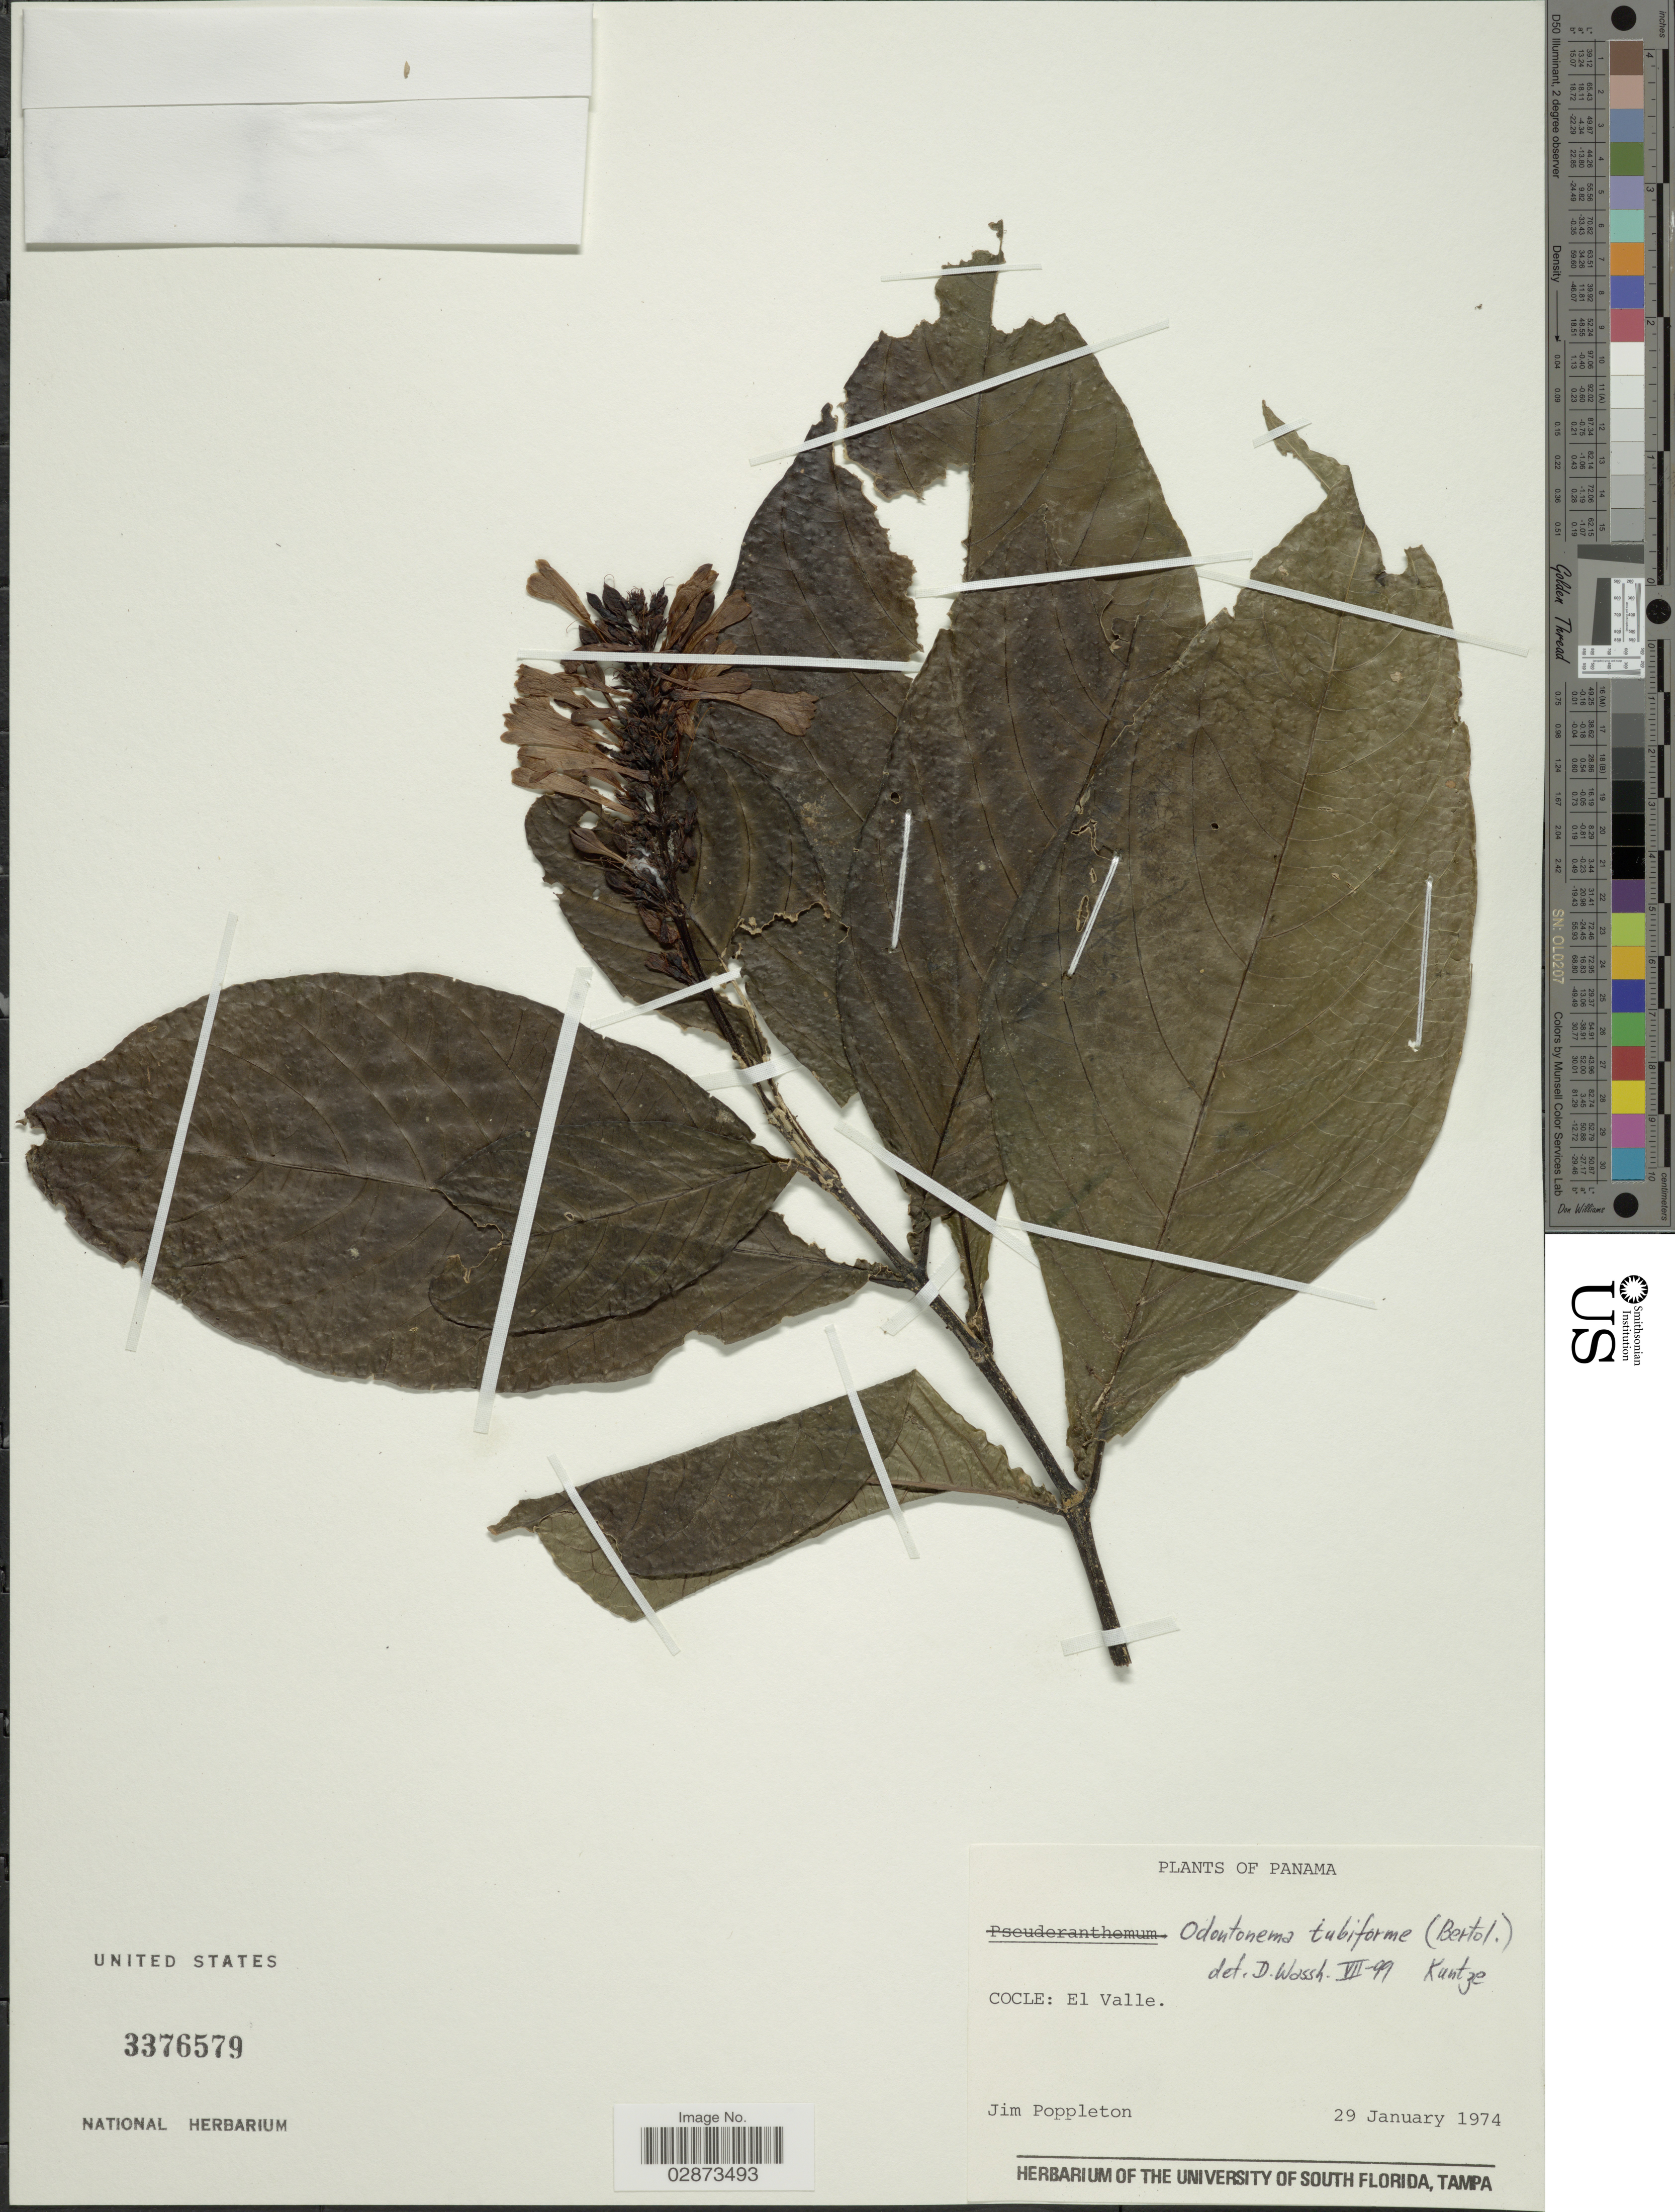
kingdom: Plantae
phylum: Tracheophyta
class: Magnoliopsida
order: Lamiales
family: Acanthaceae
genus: Odontonema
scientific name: Odontonema tubaeforme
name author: (Bertol.) Kuntze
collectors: J. Poppleton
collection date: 1974-01-29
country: Panama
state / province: Coclé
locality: Cocle: El Valle.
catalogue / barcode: US 3376579